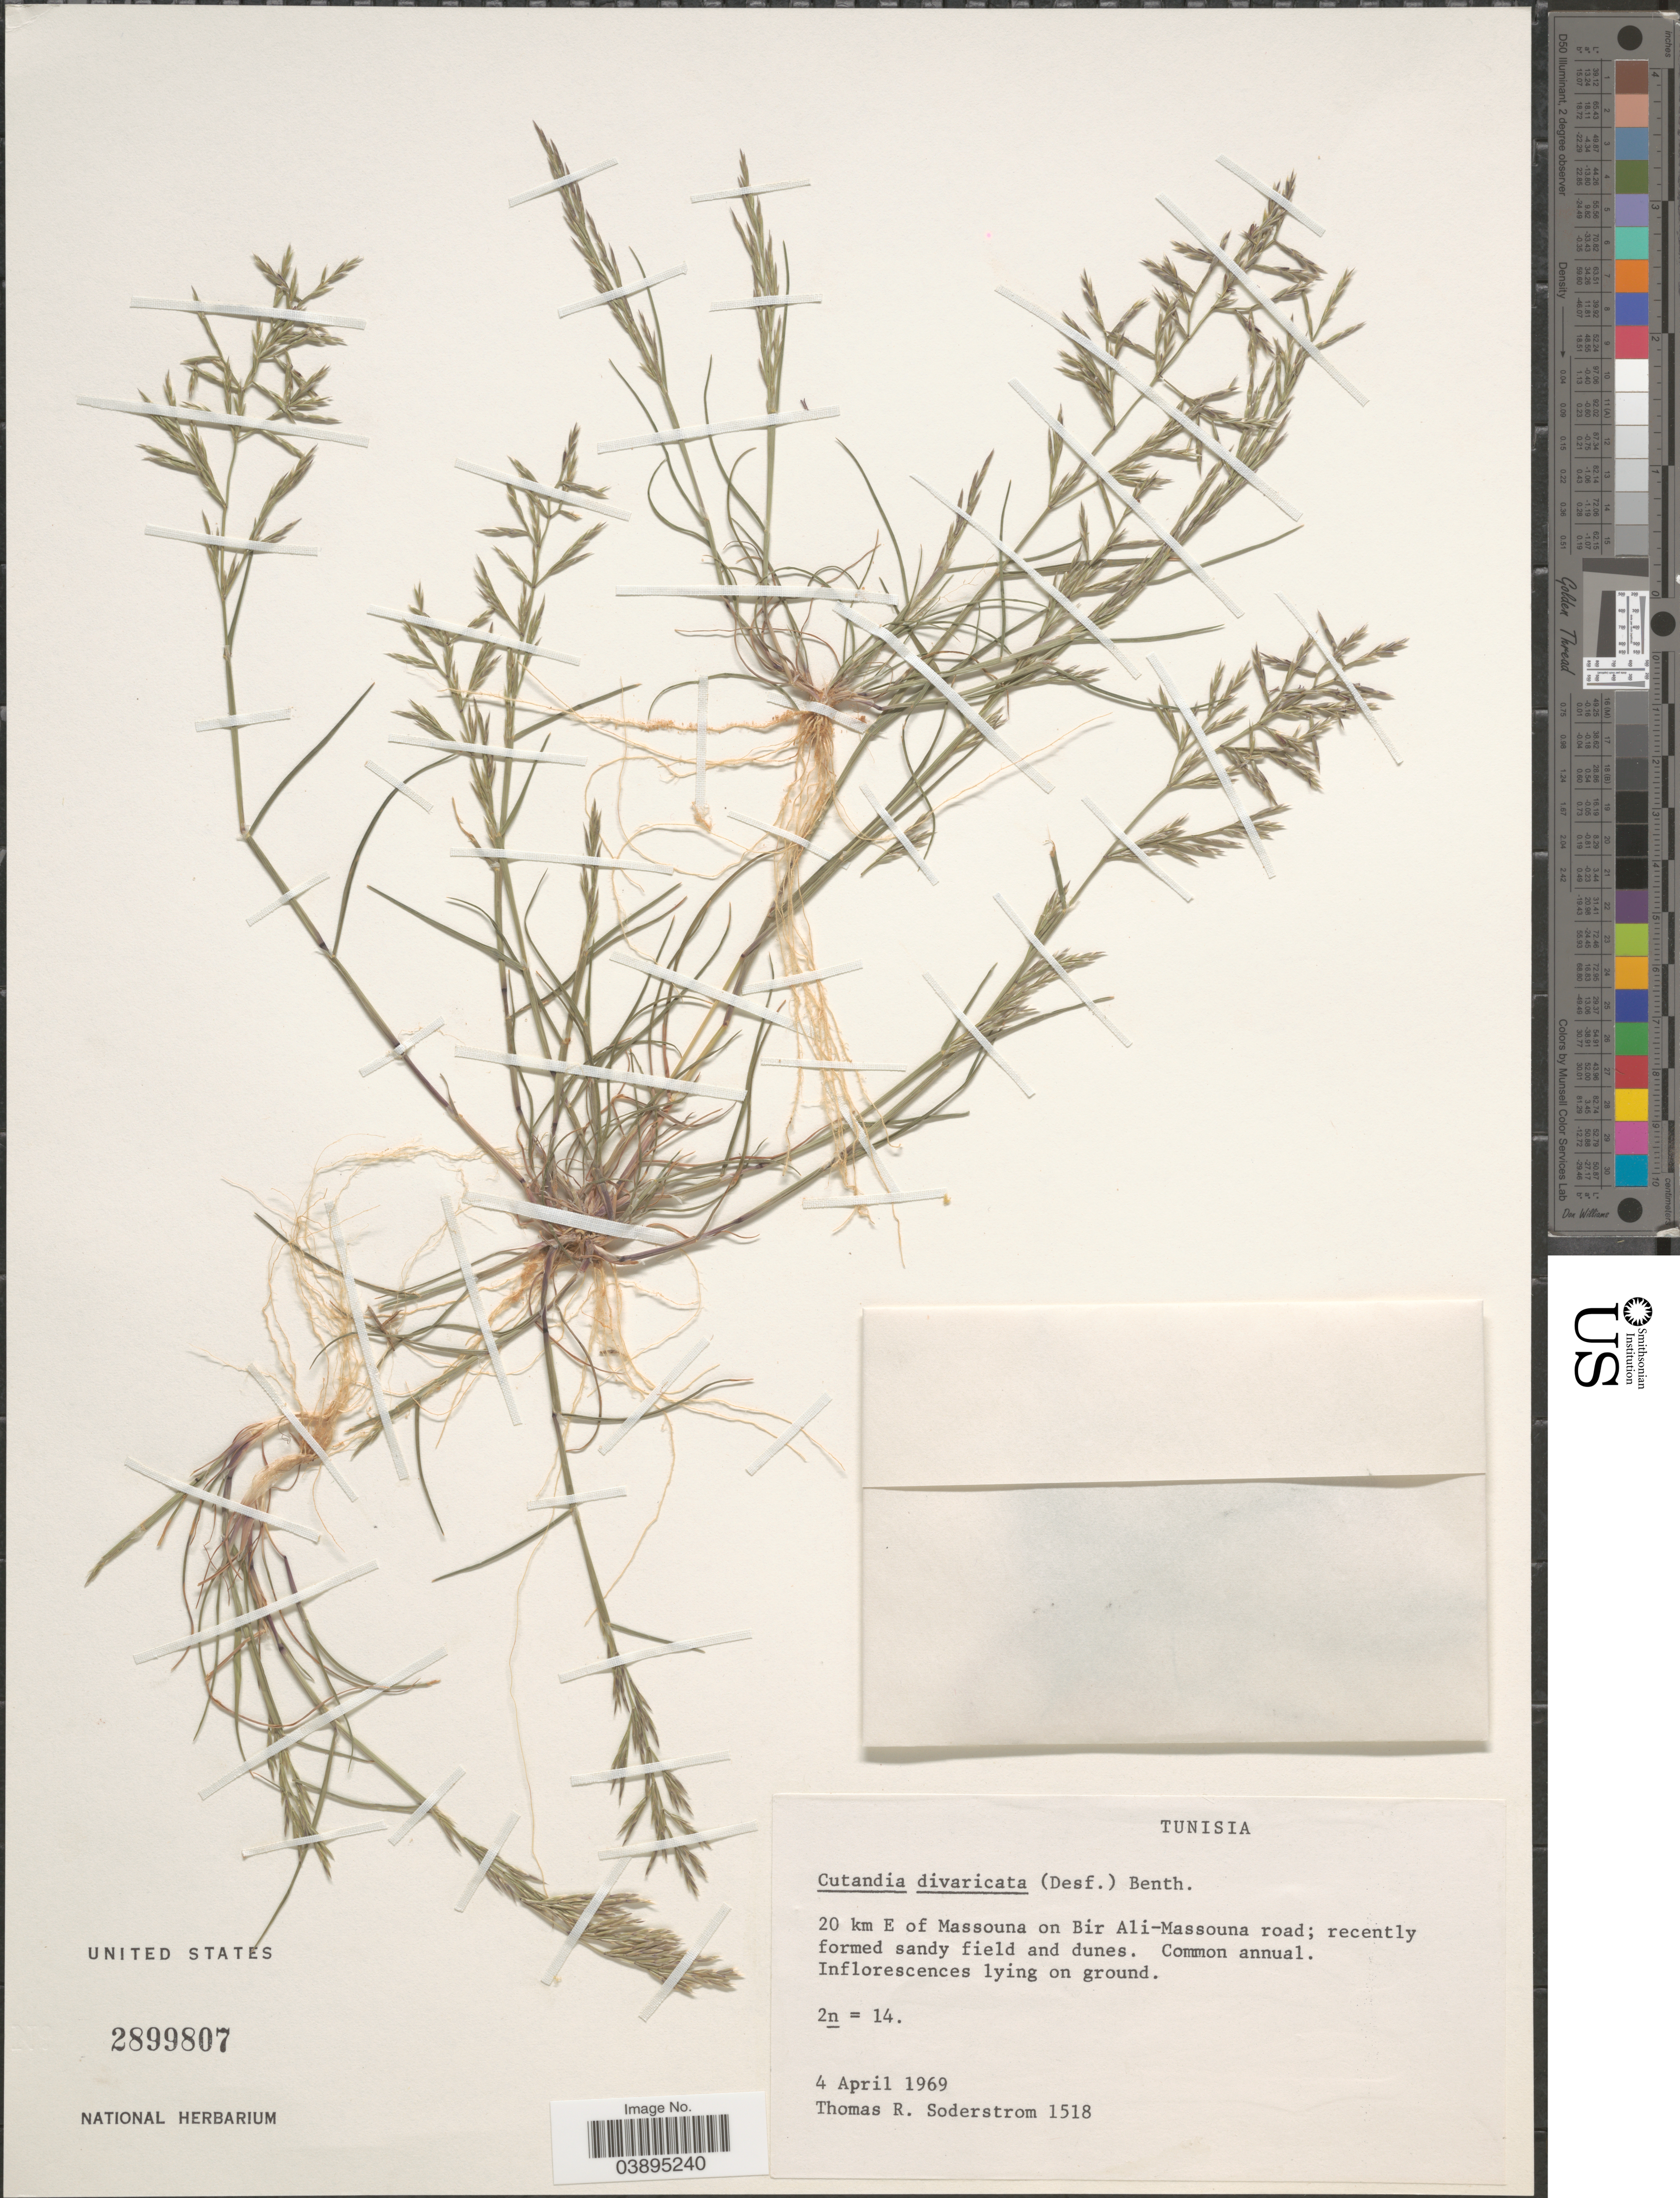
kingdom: Plantae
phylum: Tracheophyta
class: Liliopsida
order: Poales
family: Poaceae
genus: Cutandia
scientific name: Cutandia divaricata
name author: (Desf.) Asch. ex Barbey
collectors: T. R. Soderstrom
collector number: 1518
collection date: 1969-04-04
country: Tunisia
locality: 20 km E of Massouna on Bir Ali-Massouna road.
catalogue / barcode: US 2899807